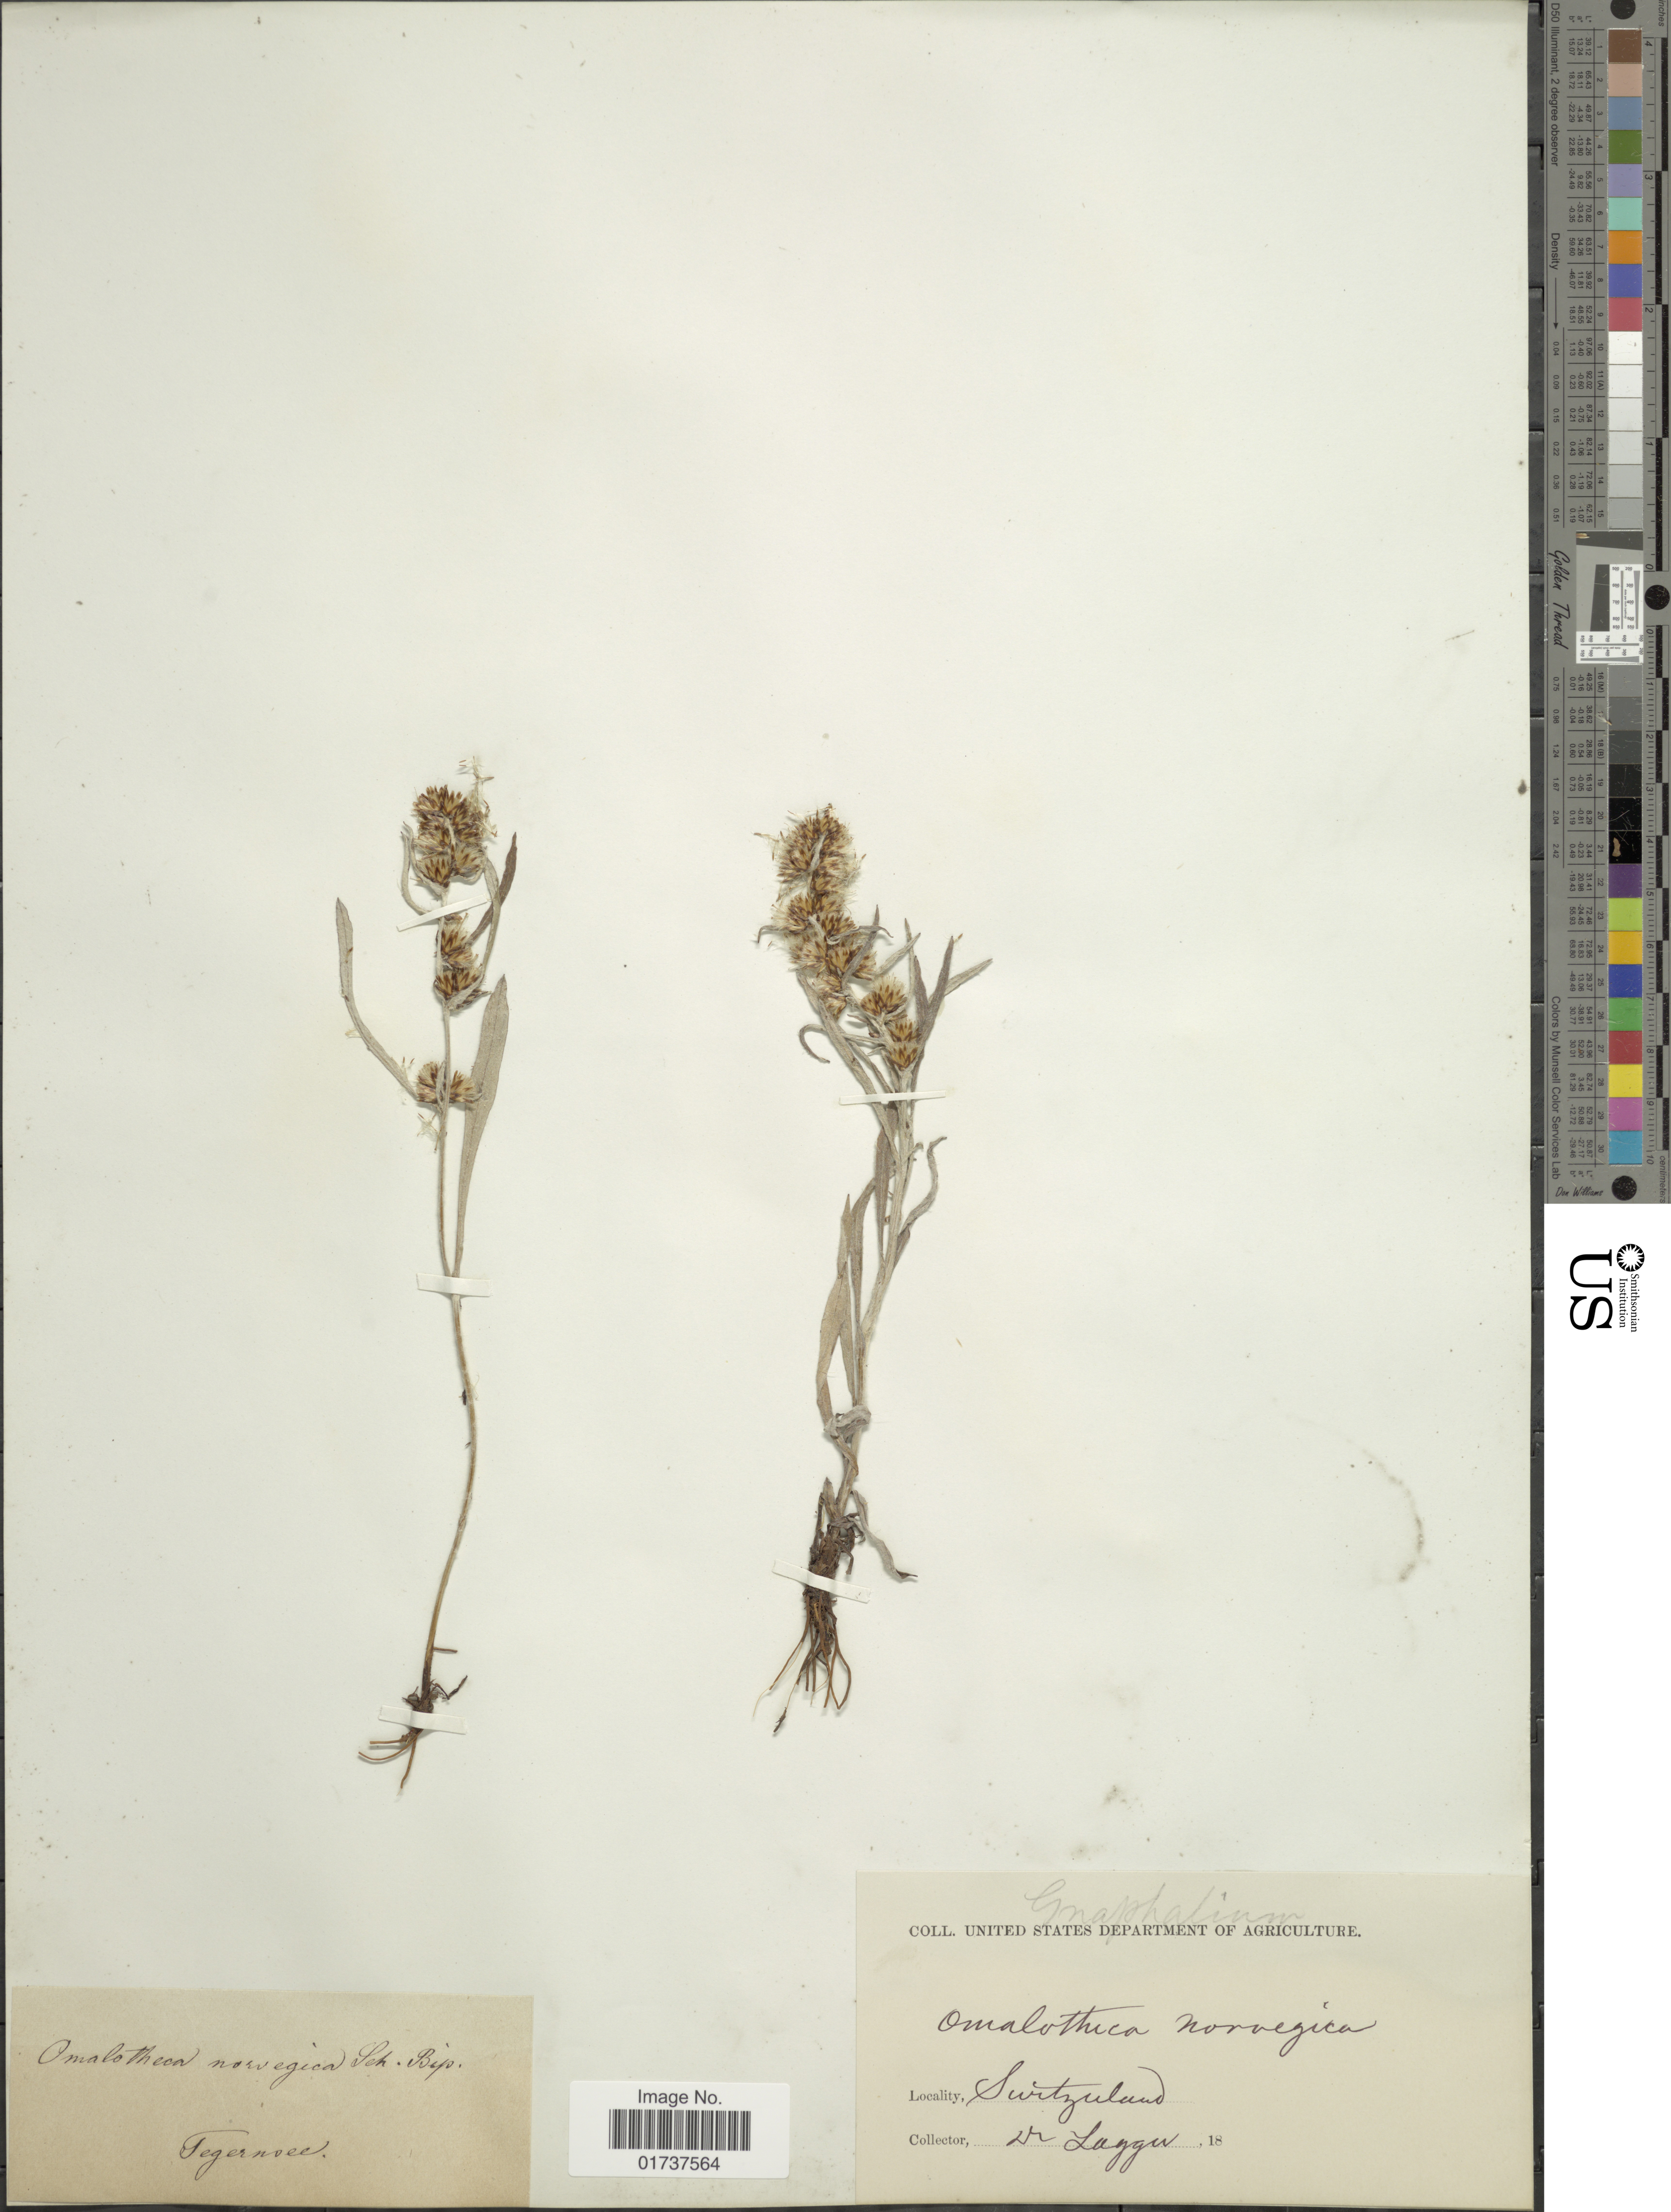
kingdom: Plantae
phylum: Tracheophyta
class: Magnoliopsida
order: Asterales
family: Asteraceae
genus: Gnaphalium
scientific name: Gnaphalium norvegicum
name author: Gunnerus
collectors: D. Lagger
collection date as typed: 18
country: Switzerland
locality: Tegernsee